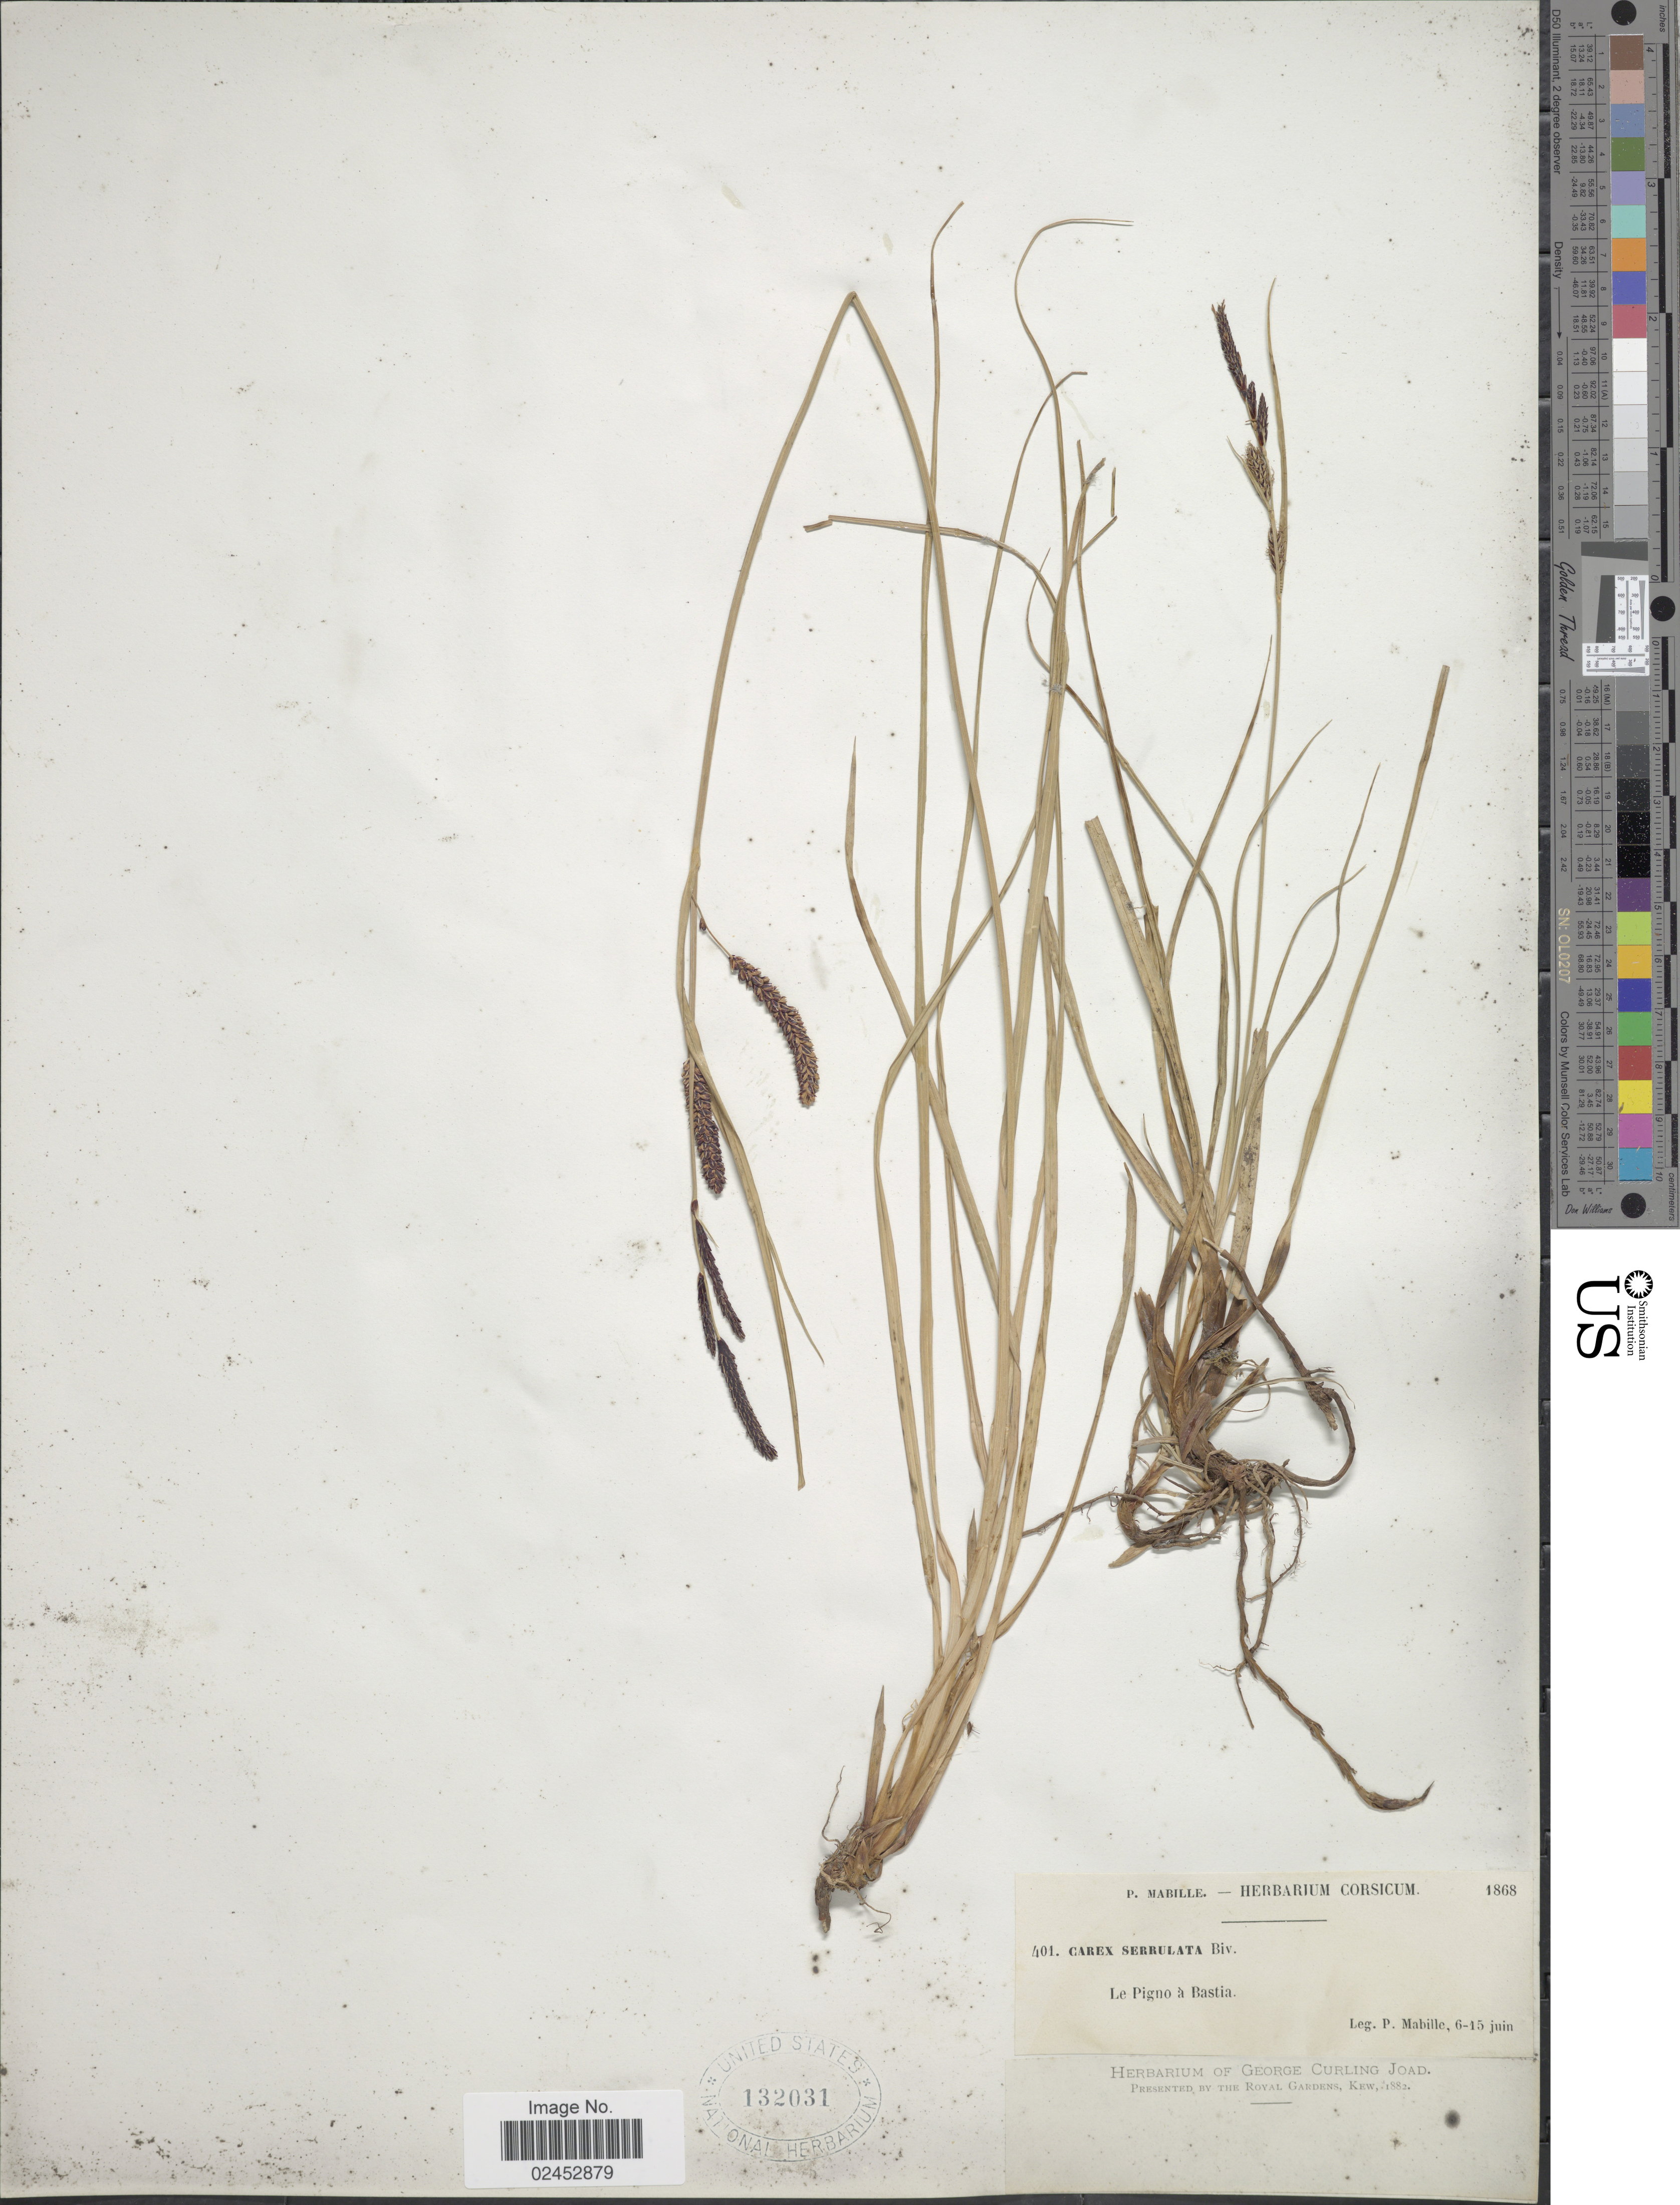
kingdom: Plantae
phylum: Tracheophyta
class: Liliopsida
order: Poales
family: Cyperaceae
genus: Carex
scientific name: Carex flacca subsp. erythrostachys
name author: (Hoppe) Holub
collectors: P. Mabille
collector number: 401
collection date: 1868-06-06/1868-06-15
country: France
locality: Le Pigno a Bastia.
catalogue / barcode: US 132031